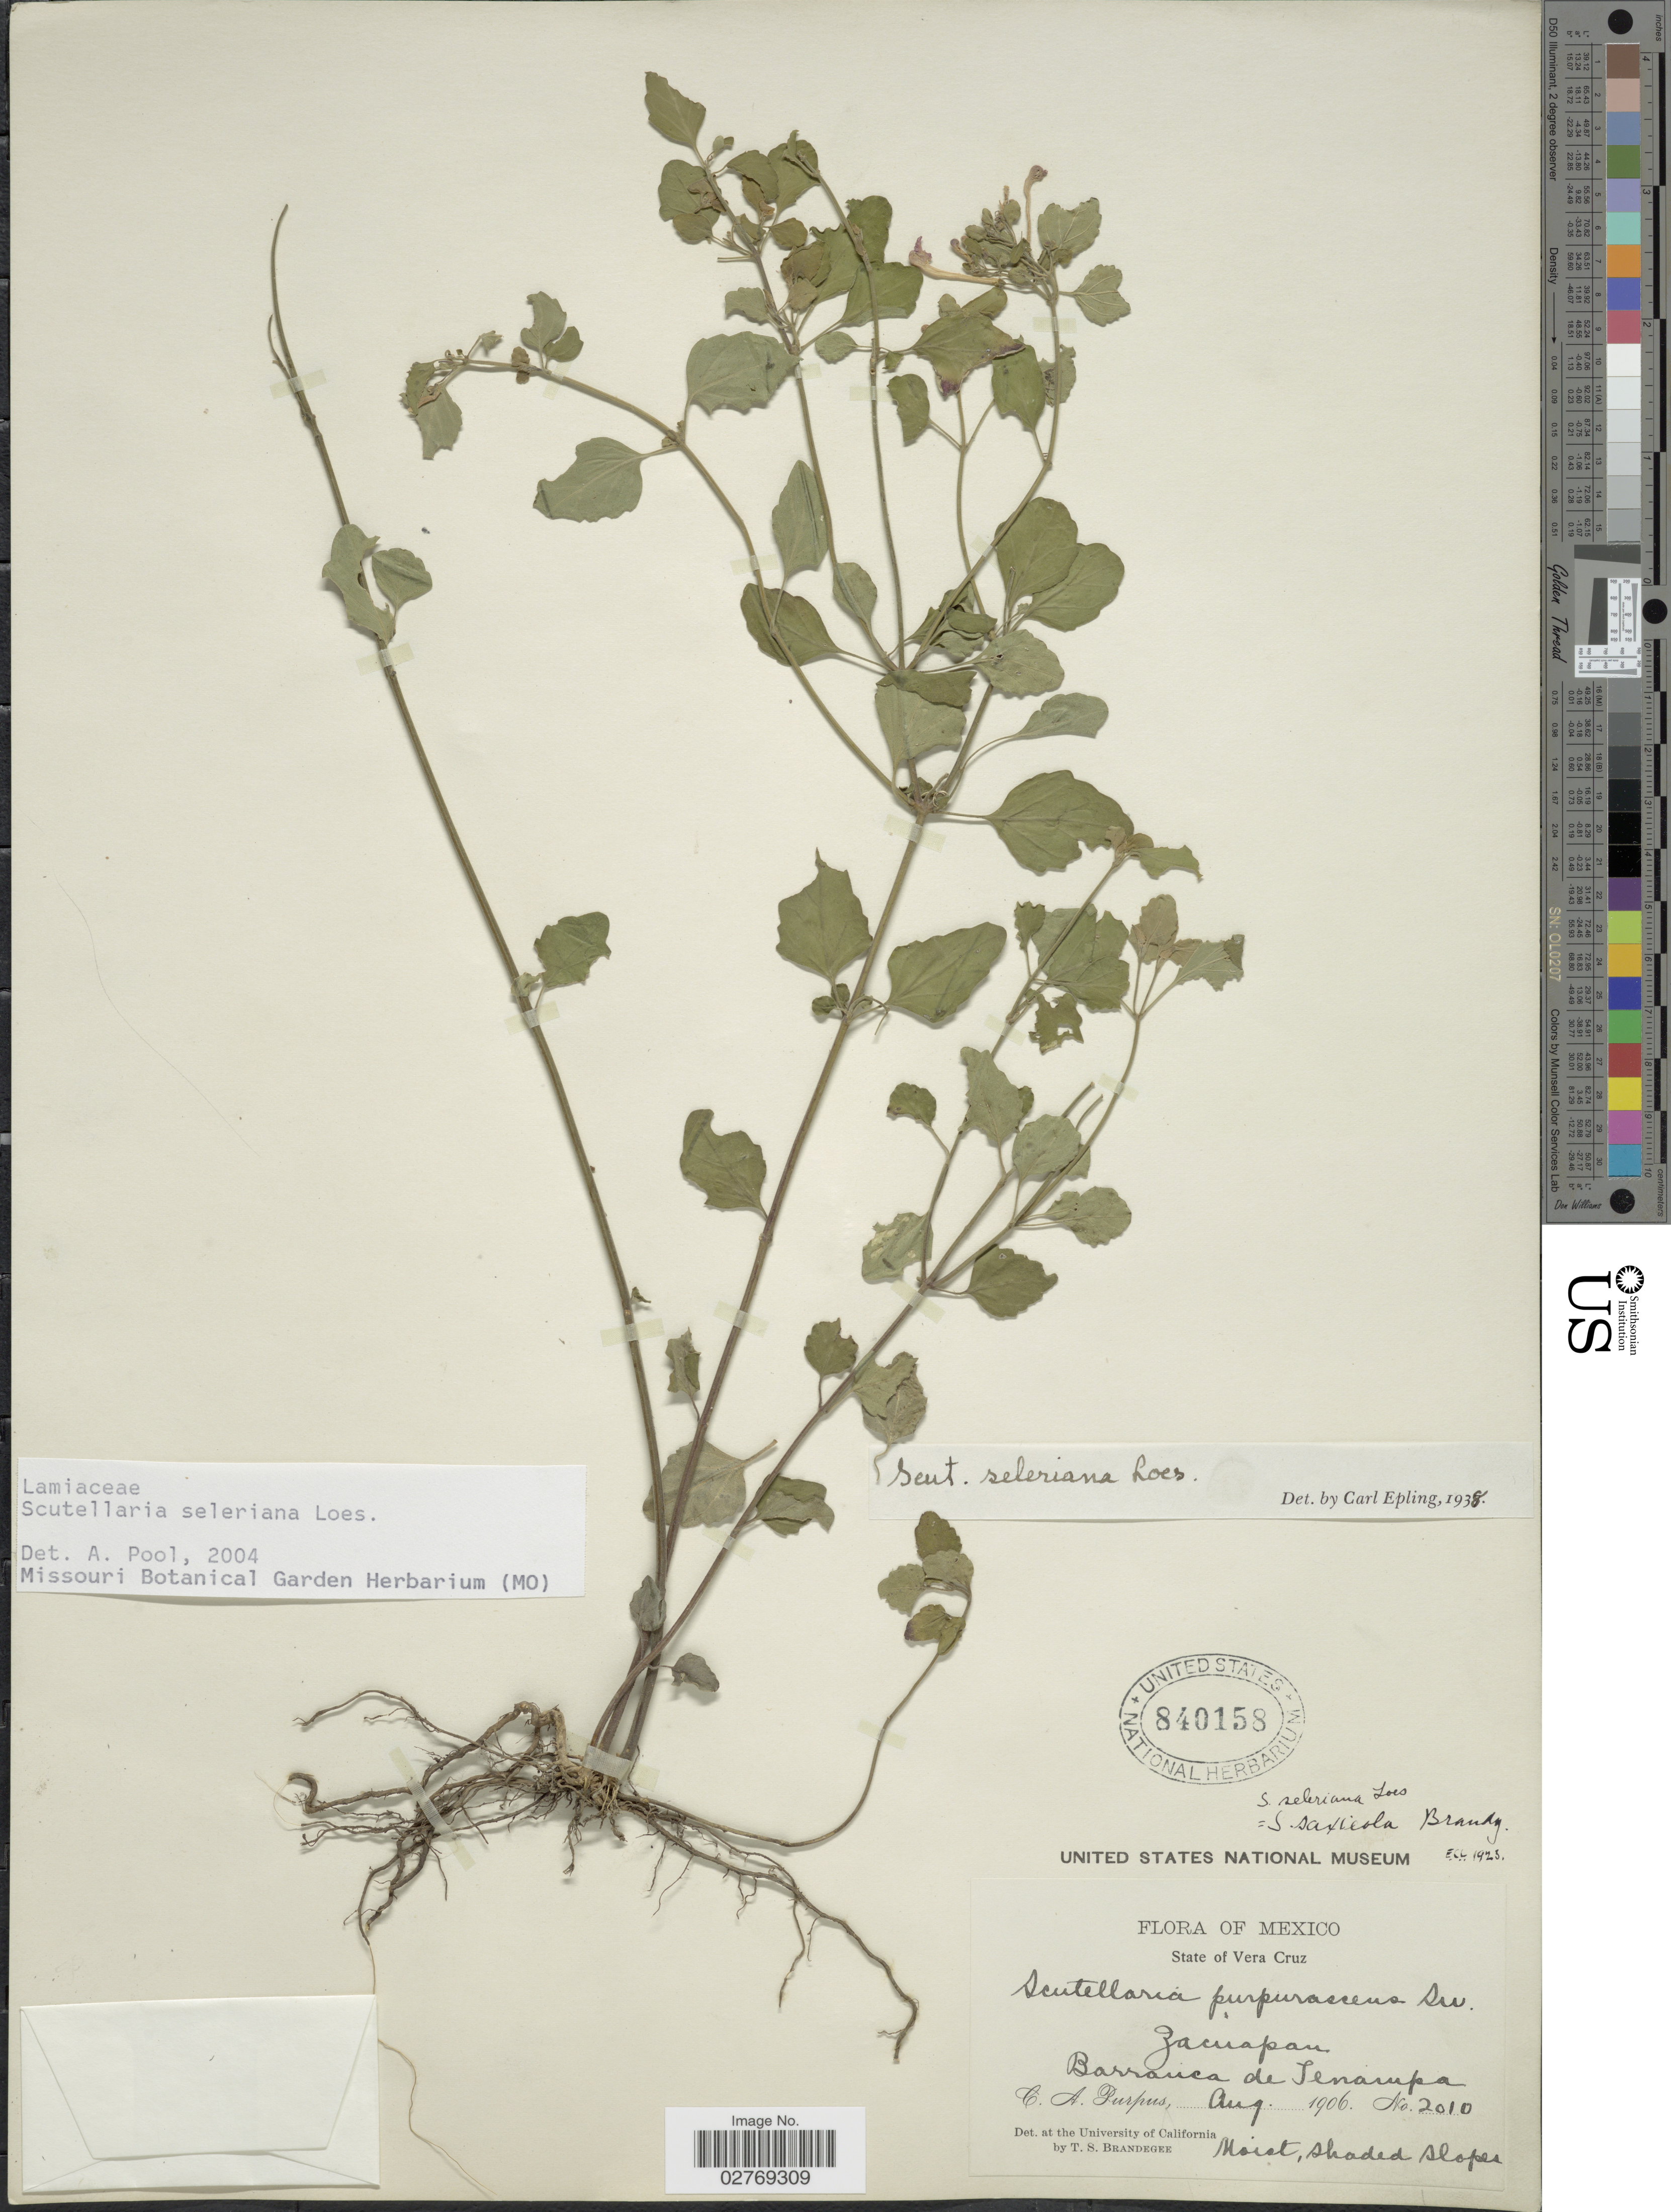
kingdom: Plantae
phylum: Tracheophyta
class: Magnoliopsida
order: Lamiales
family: Lamiaceae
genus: Scutellaria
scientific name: Scutellaria seleriana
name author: Loes.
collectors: C. A. Purpus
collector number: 2010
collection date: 1906-08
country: Mexico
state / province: Veracruz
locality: State of Vera Cruz, Zacuapan, Barranca de Tenampa.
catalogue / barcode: US 840158